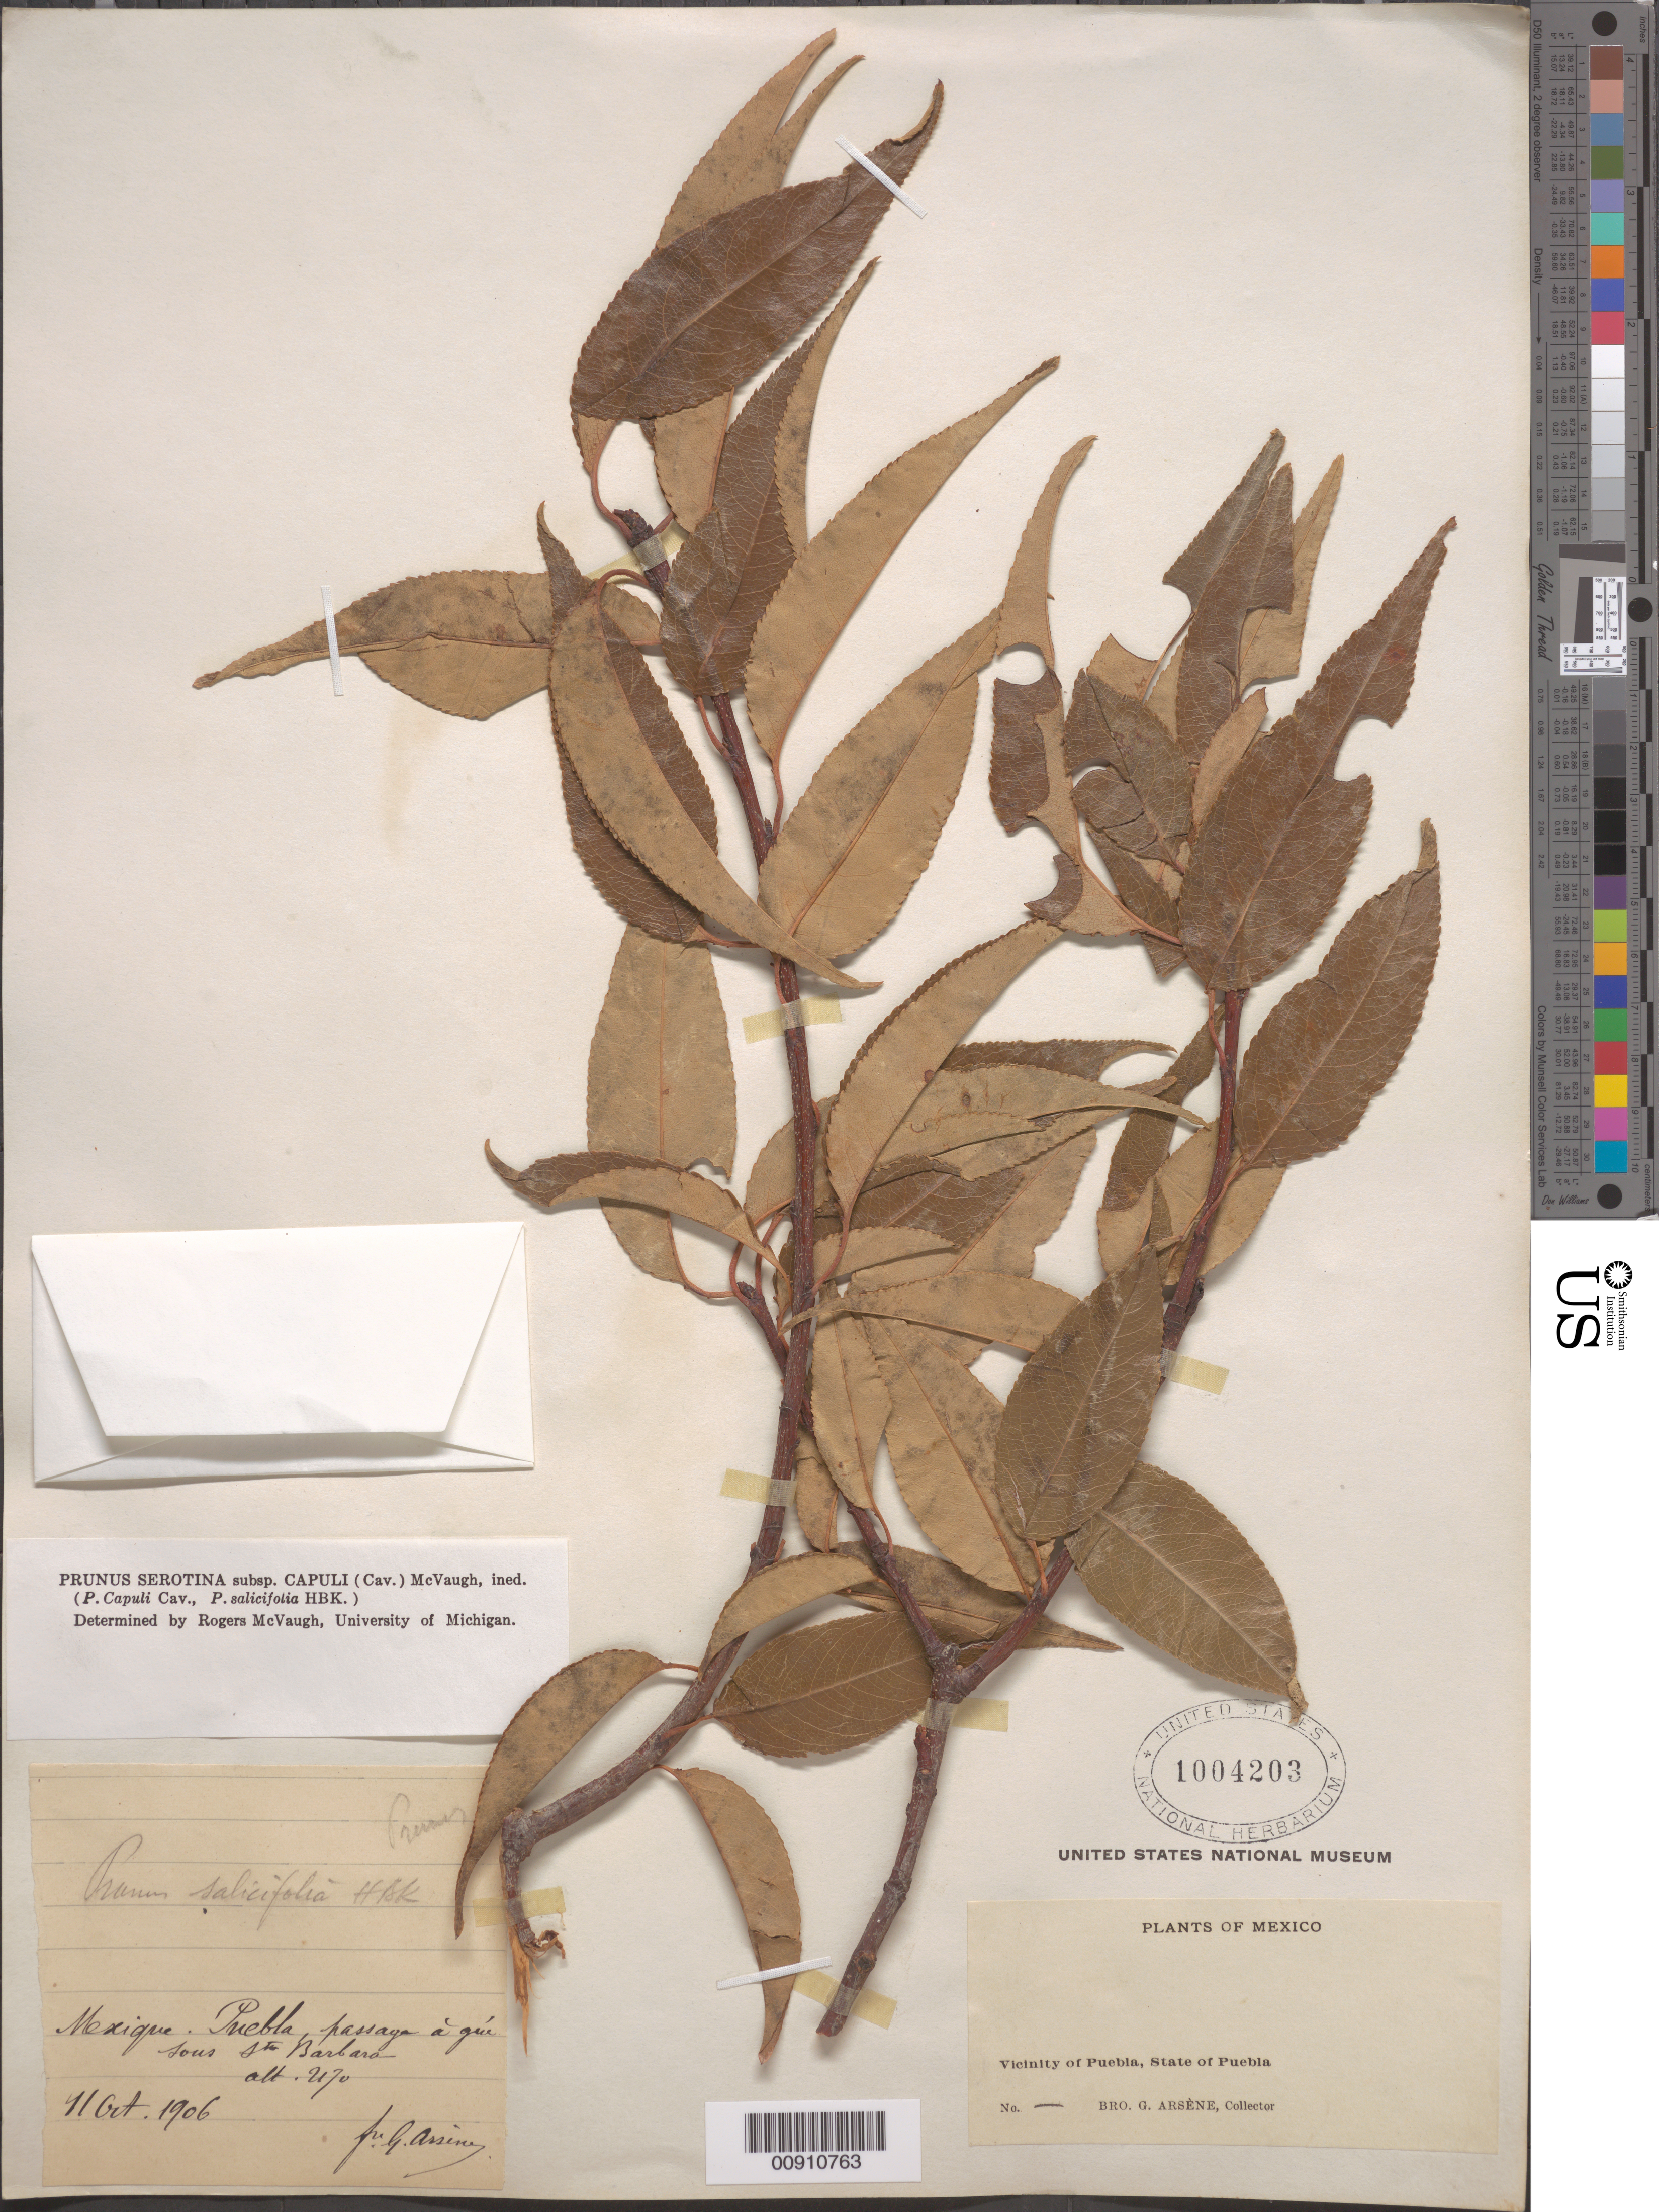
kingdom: Plantae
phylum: Tracheophyta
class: Magnoliopsida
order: Rosales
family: Rosaceae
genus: Prunus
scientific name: Prunus serotina var. salicifolia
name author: (Kunth) Koehne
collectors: Bro. G. Arsène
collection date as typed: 11 Oct 1906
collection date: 1906-10-11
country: Mexico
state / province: Puebla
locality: Puebla, passage à qué sous Sta. Barbara.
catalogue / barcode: US 1004203